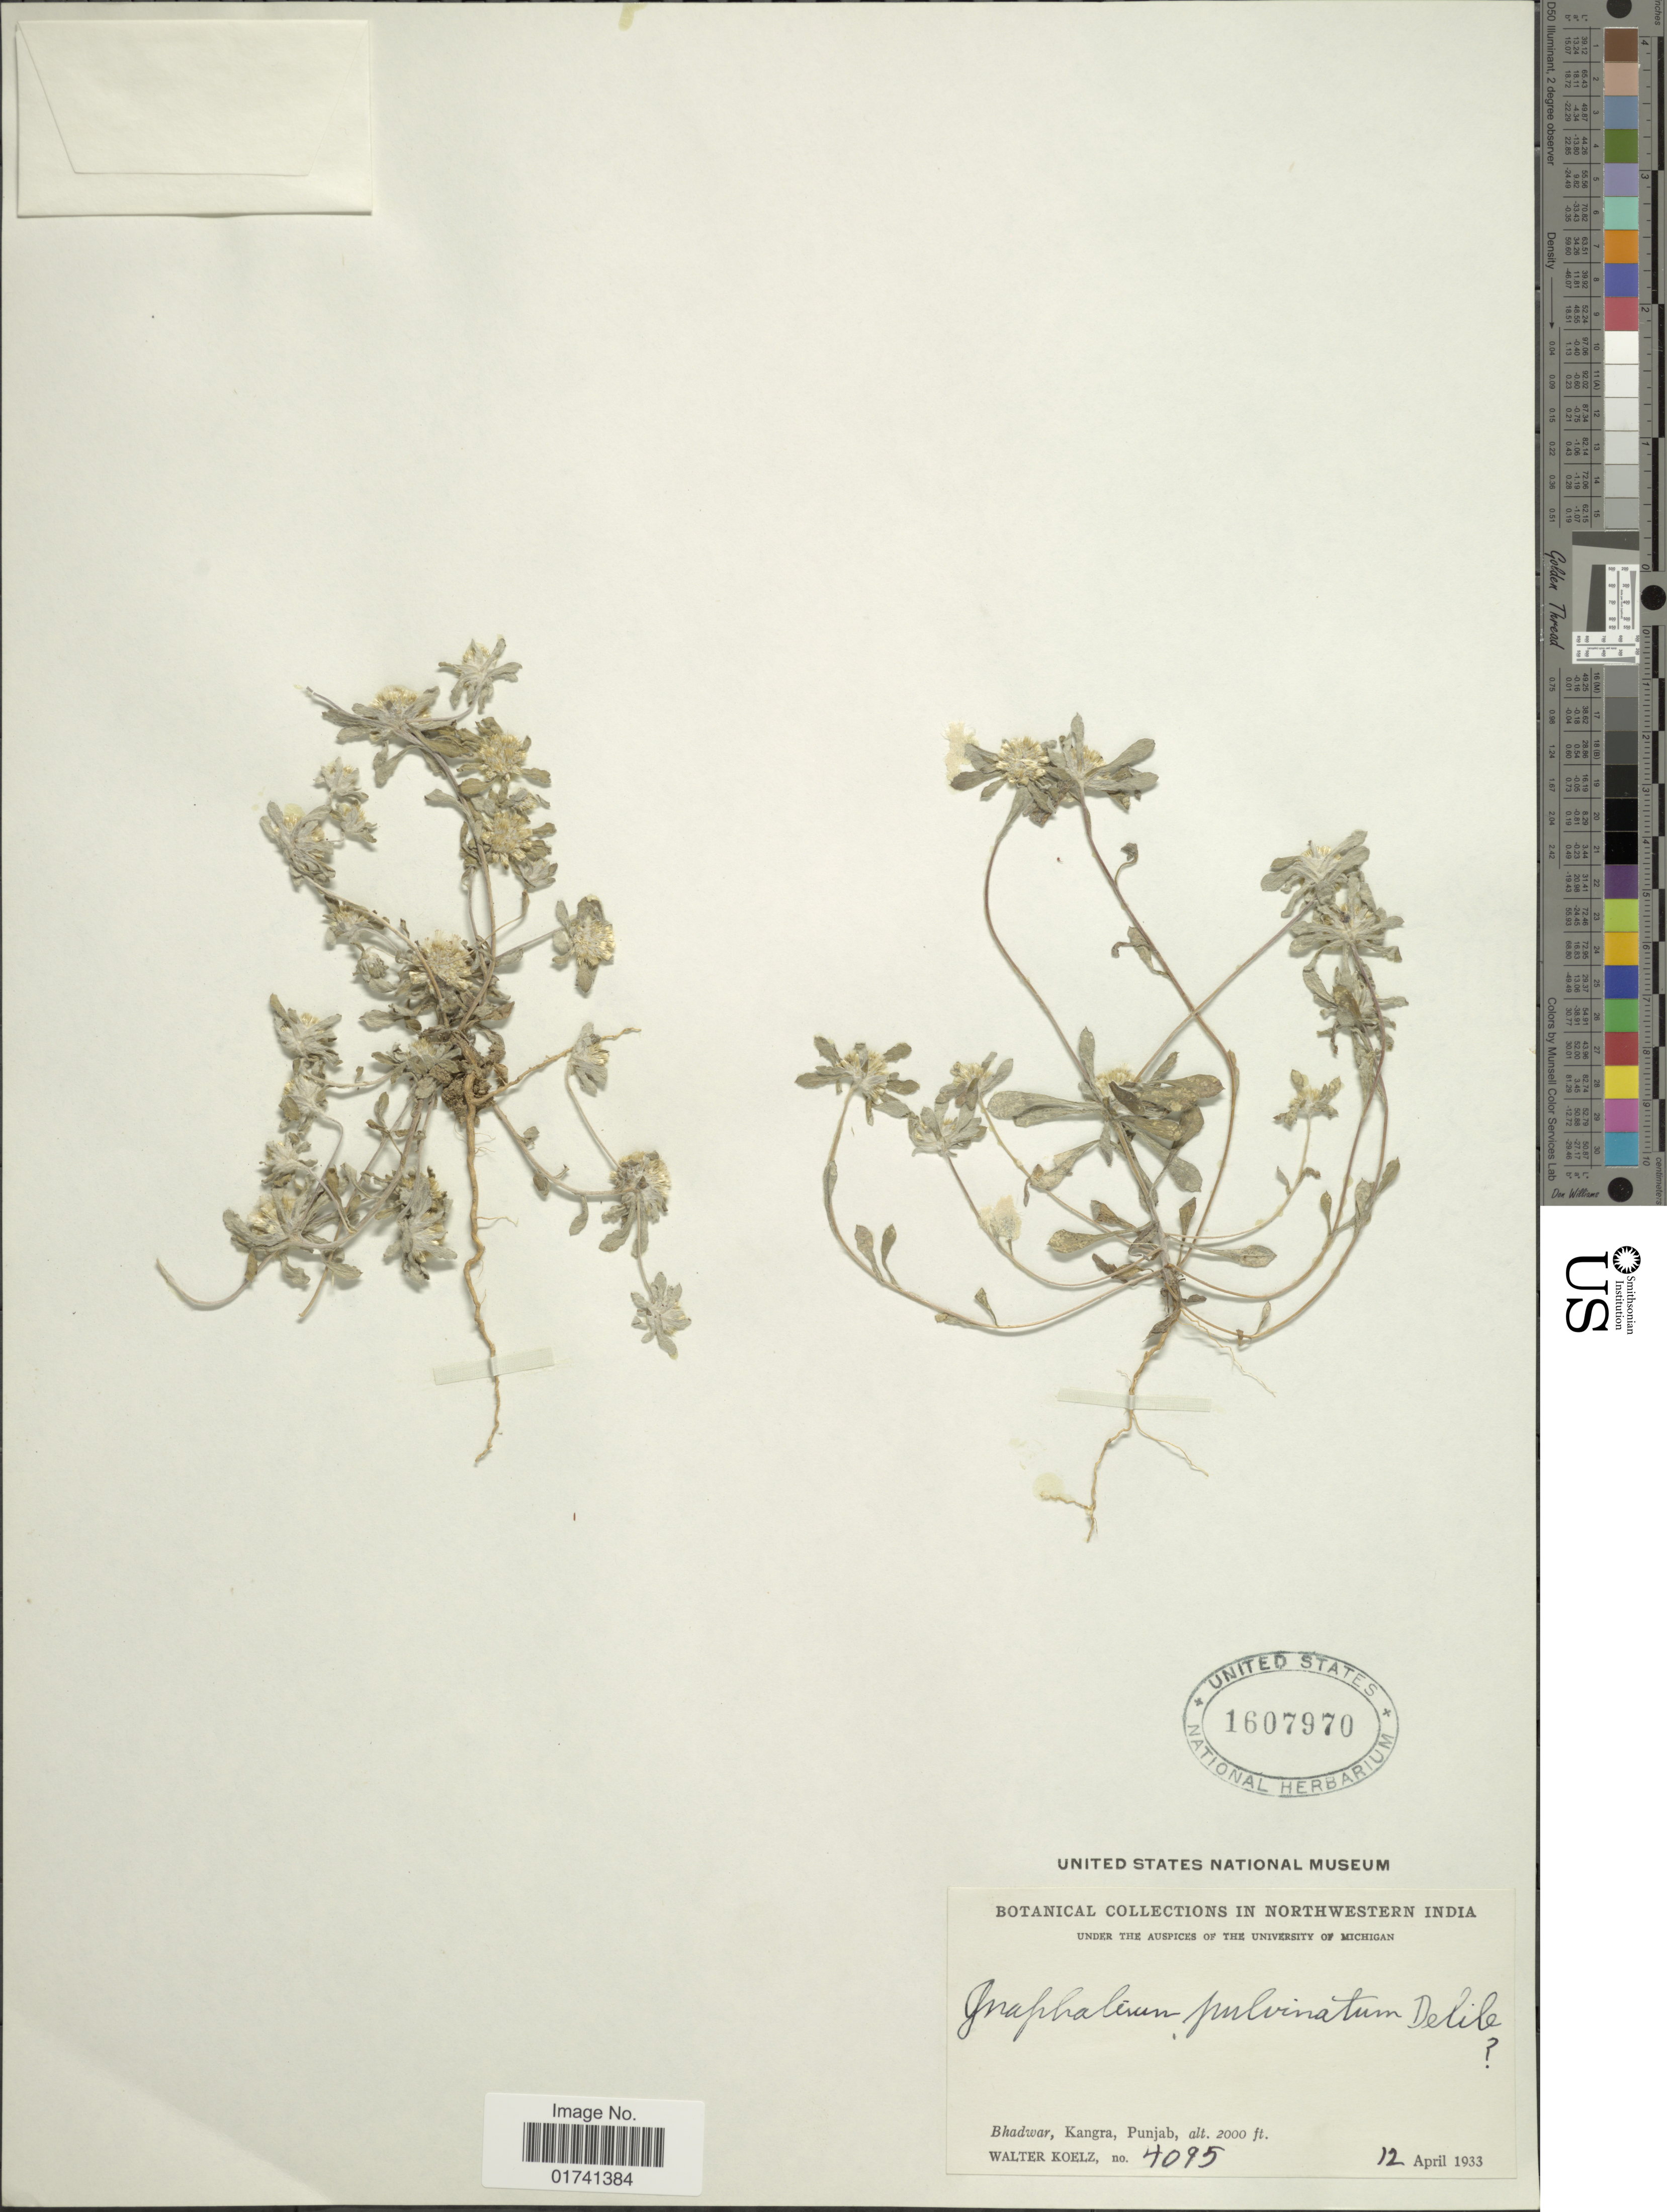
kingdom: Plantae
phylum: Tracheophyta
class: Magnoliopsida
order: Asterales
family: Asteraceae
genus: Gnomophalium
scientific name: Gnomophalium pulvinatum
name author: (Delile) Greuter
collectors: W. N. Koelz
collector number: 4095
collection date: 1933-04-12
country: India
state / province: Himachal Pradesh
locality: Northwestern India, Bhadwar, Kangra.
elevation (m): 610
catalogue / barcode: US 1607970